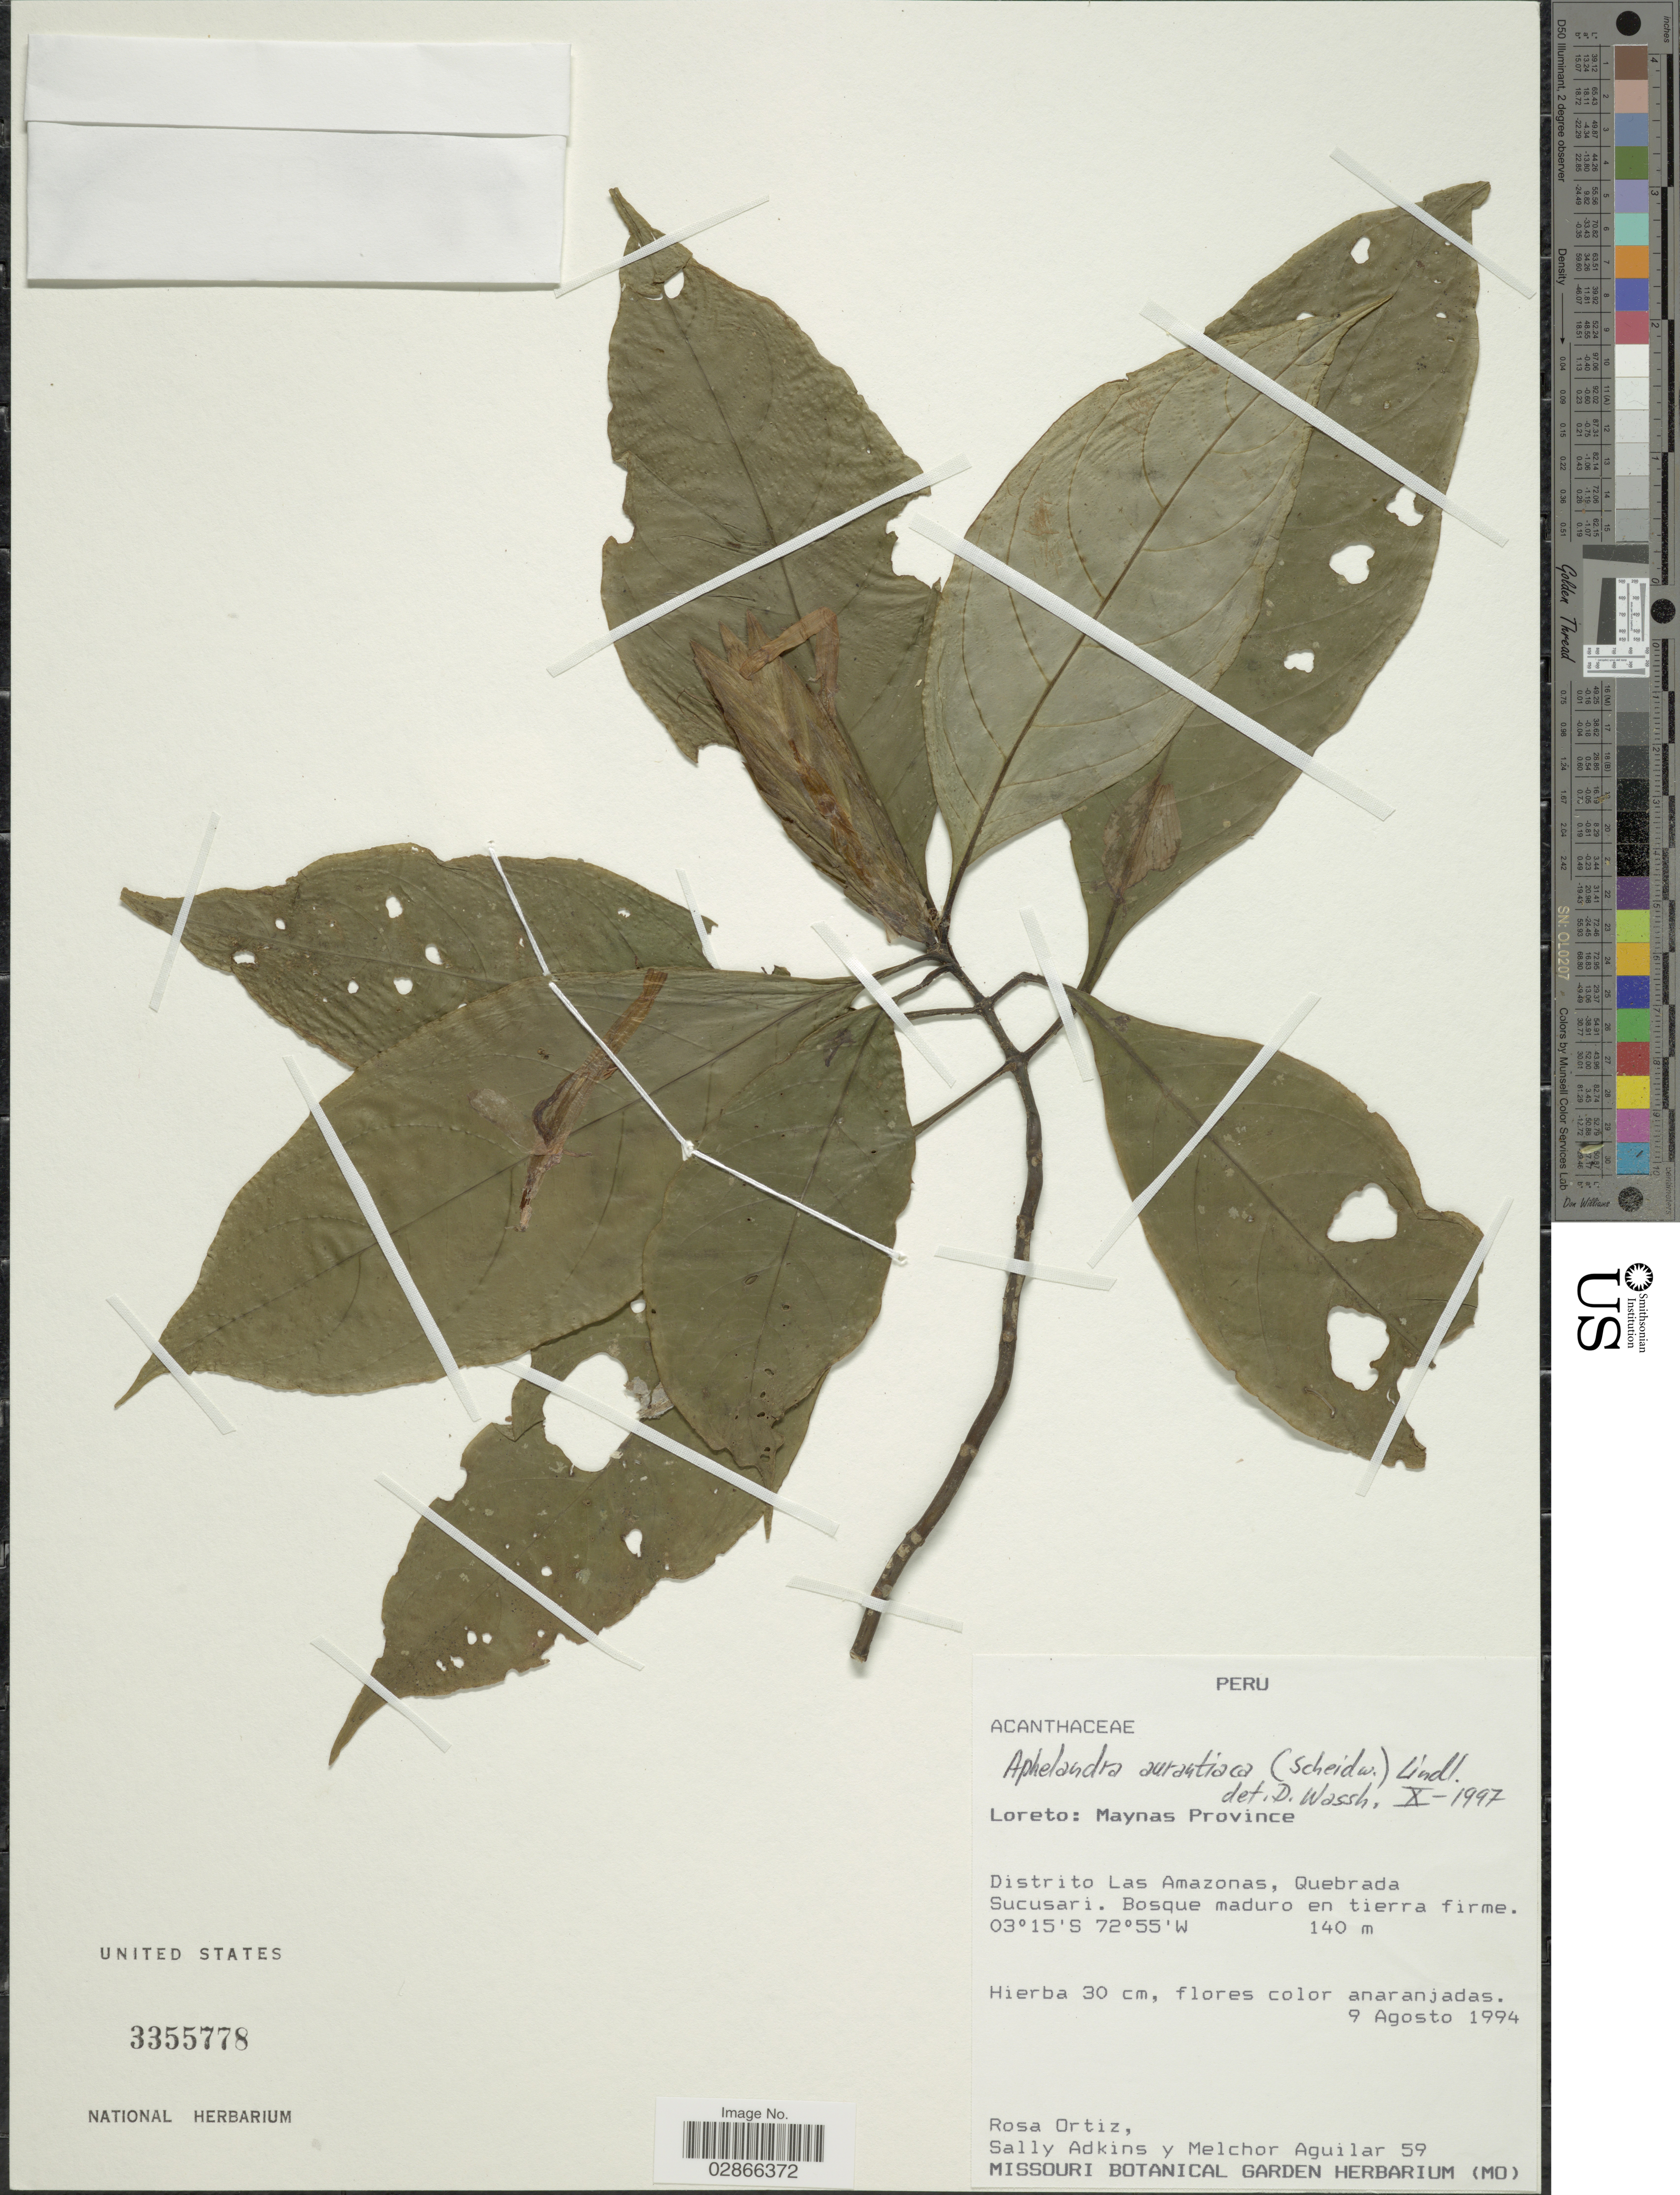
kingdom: Plantae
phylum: Tracheophyta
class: Magnoliopsida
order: Lamiales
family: Acanthaceae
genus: Aphelandra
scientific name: Aphelandra aurantiaca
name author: (Scheidw.) Lindl.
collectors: R. del C. Ortiz, S. Adkins & M. Aguilar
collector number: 59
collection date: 1994-08-09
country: Peru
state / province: Loreto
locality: Maynas Province. Distrito Las Amazonas, Quebrada Sucusari.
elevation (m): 140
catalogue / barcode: US 3355778